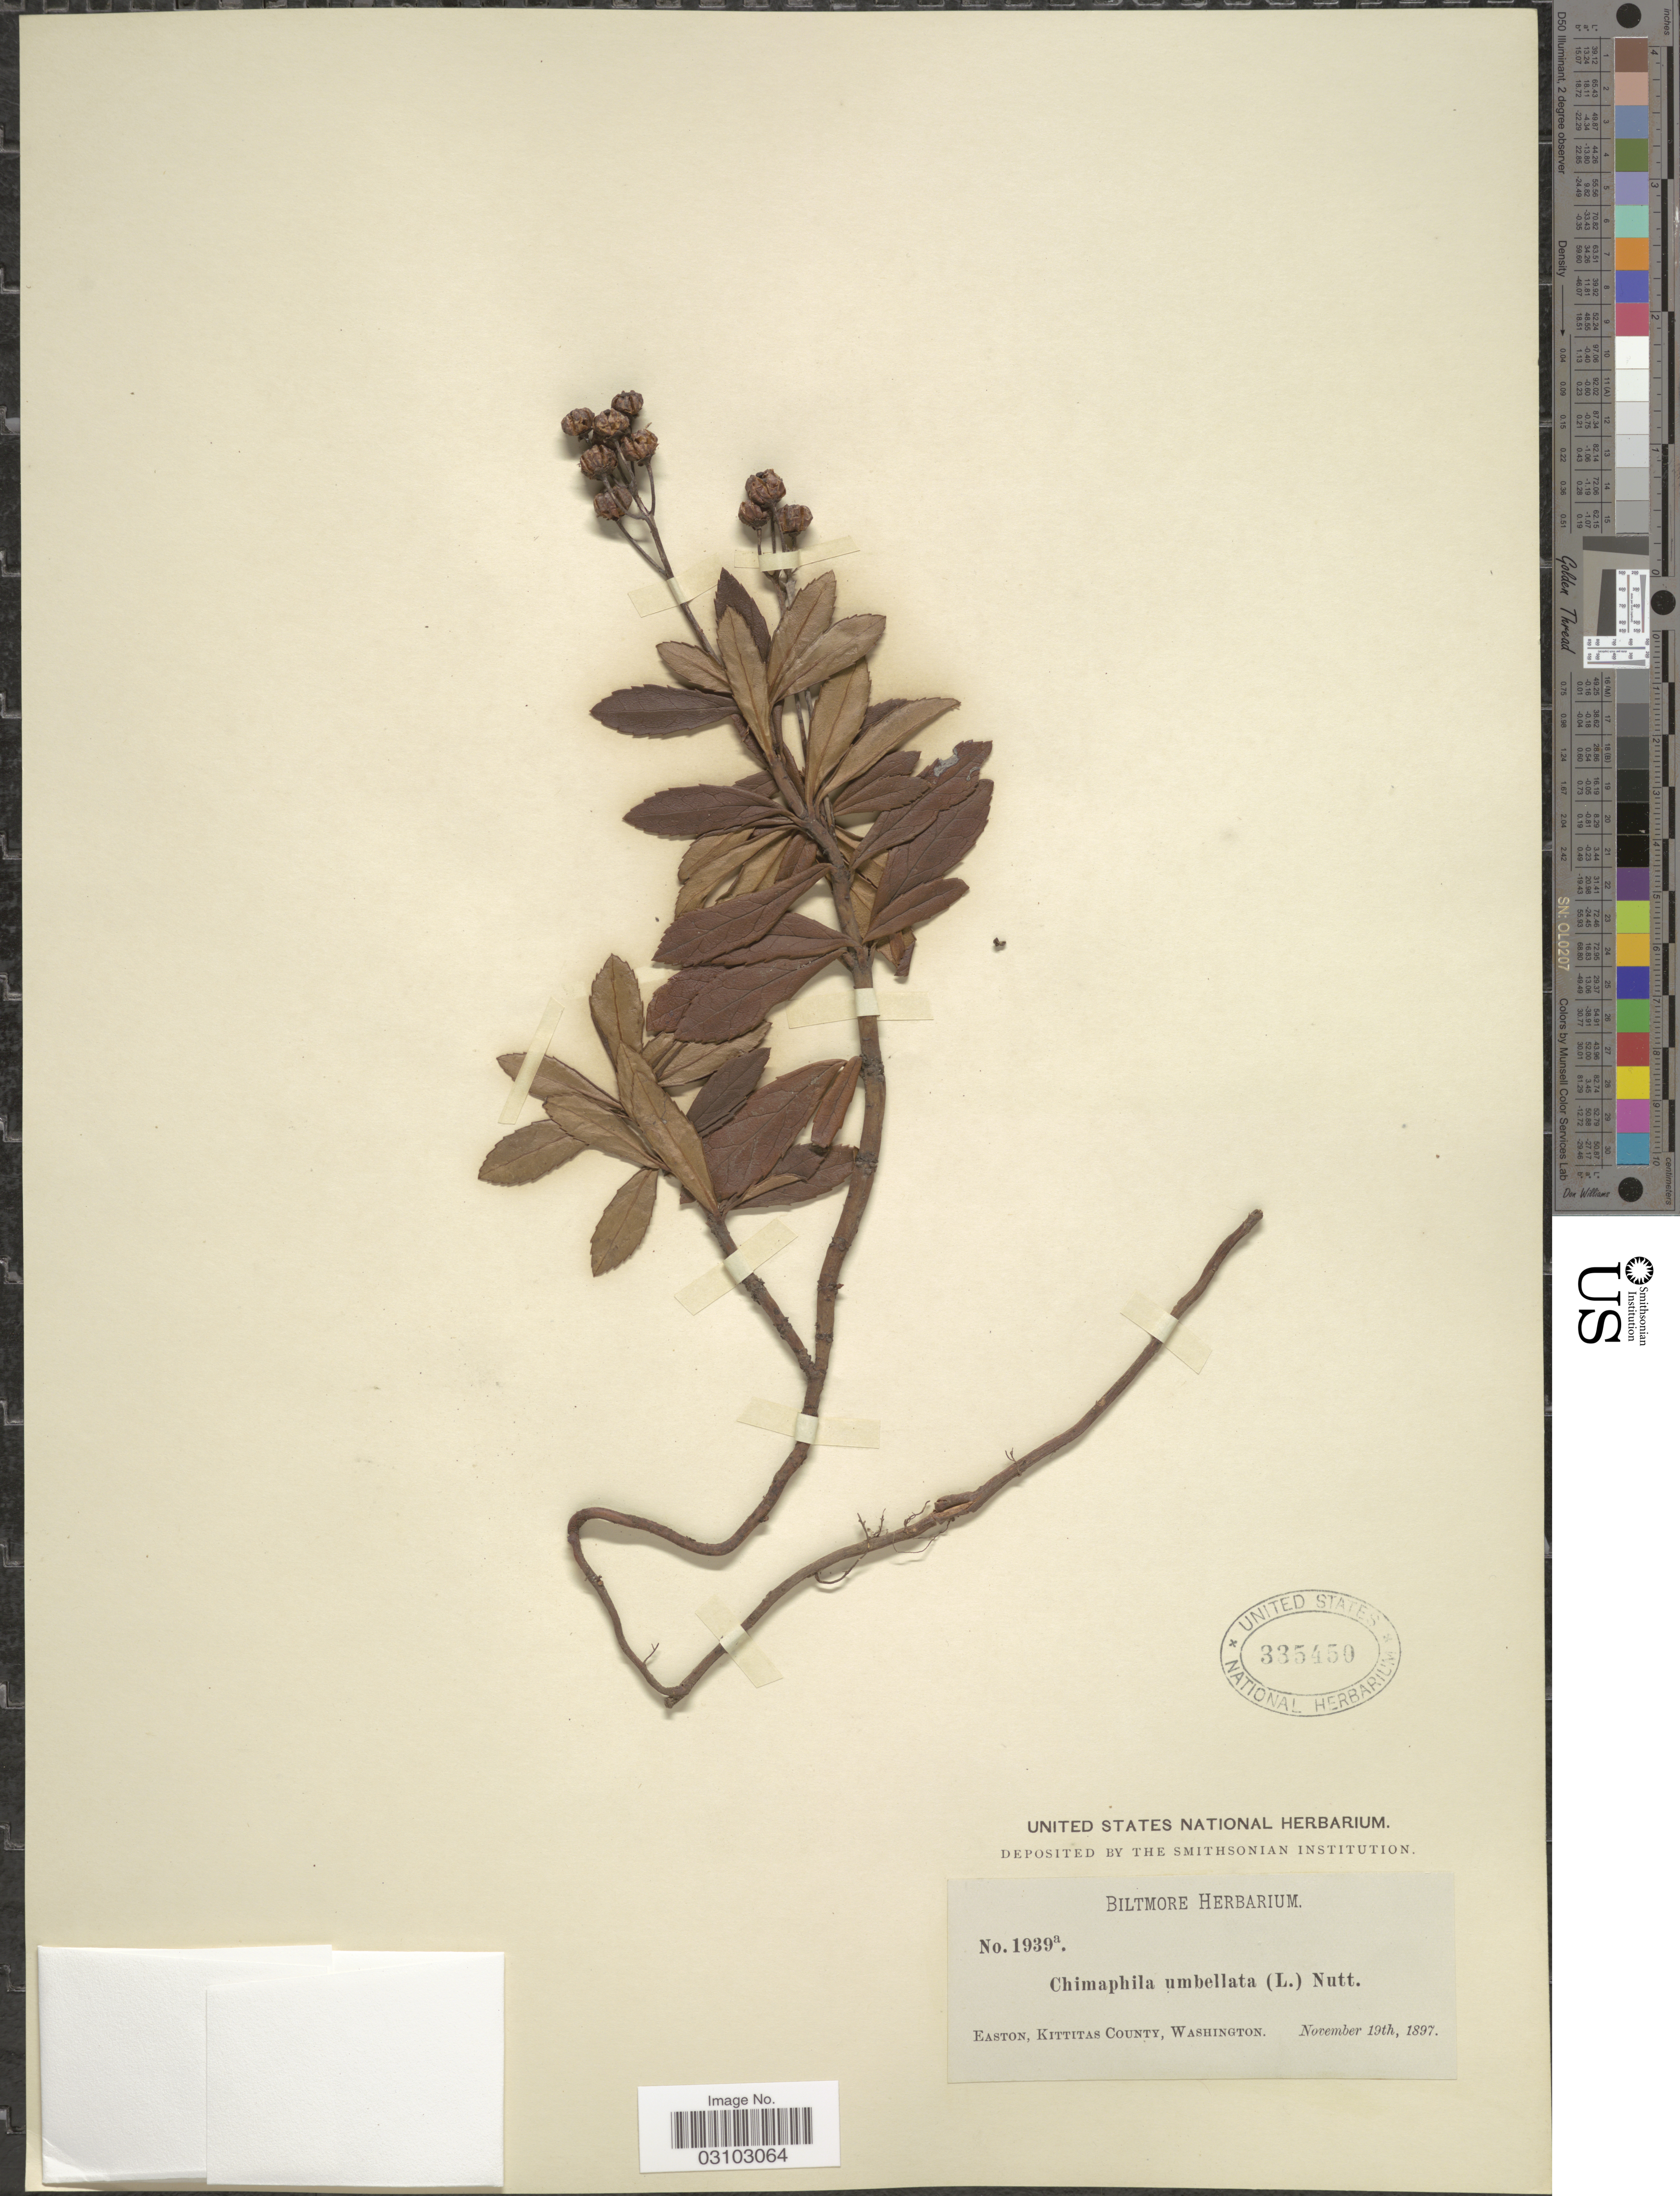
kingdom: Plantae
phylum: Tracheophyta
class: Magnoliopsida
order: Ericales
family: Ericaceae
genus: Chimaphila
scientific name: Chimaphila umbellata var. occidentalis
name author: (Rydb.) S.F. Blake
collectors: ex herb. Biltmore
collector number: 1939a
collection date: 1897-11-19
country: United States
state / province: Washington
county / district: Kittitas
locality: Easton, Kittitas County.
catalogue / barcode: US 335450